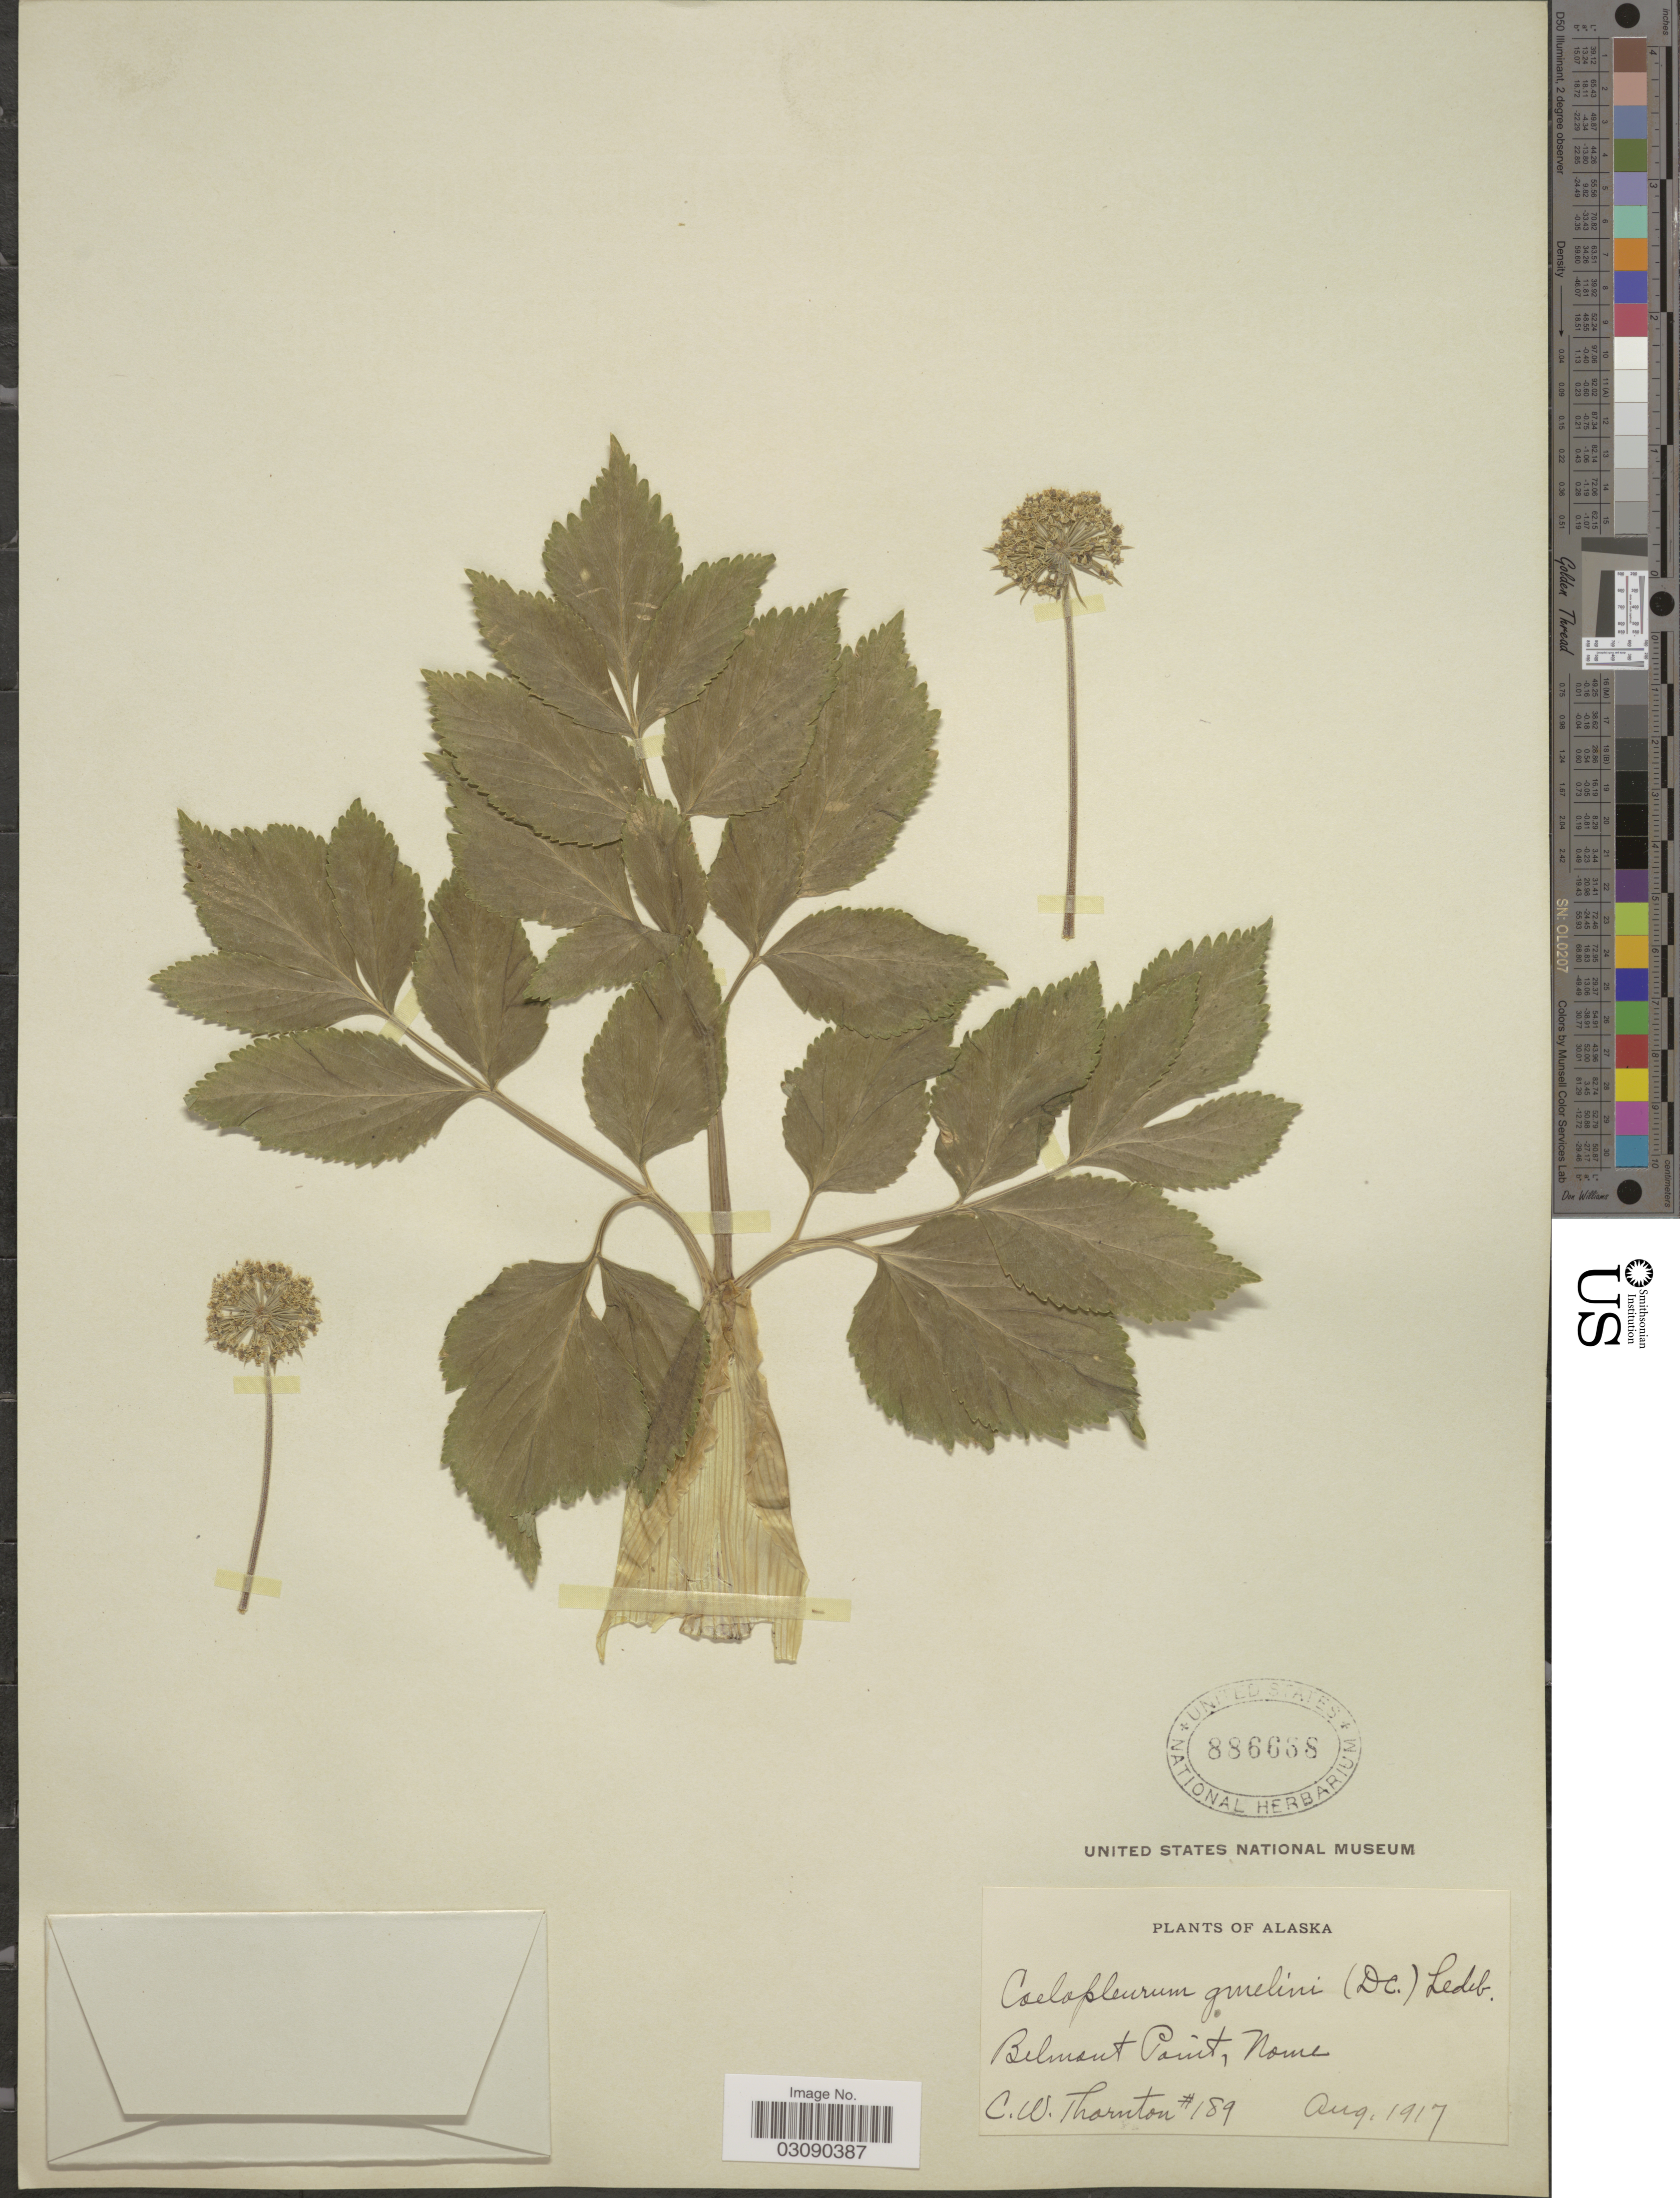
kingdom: Plantae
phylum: Tracheophyta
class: Magnoliopsida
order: Apiales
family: Apiaceae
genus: Angelica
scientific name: Angelica lucida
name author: L.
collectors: C. Thornton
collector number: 189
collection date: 1917-08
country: United States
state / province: Alaska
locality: Belmont Point, Nome.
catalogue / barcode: US 886688